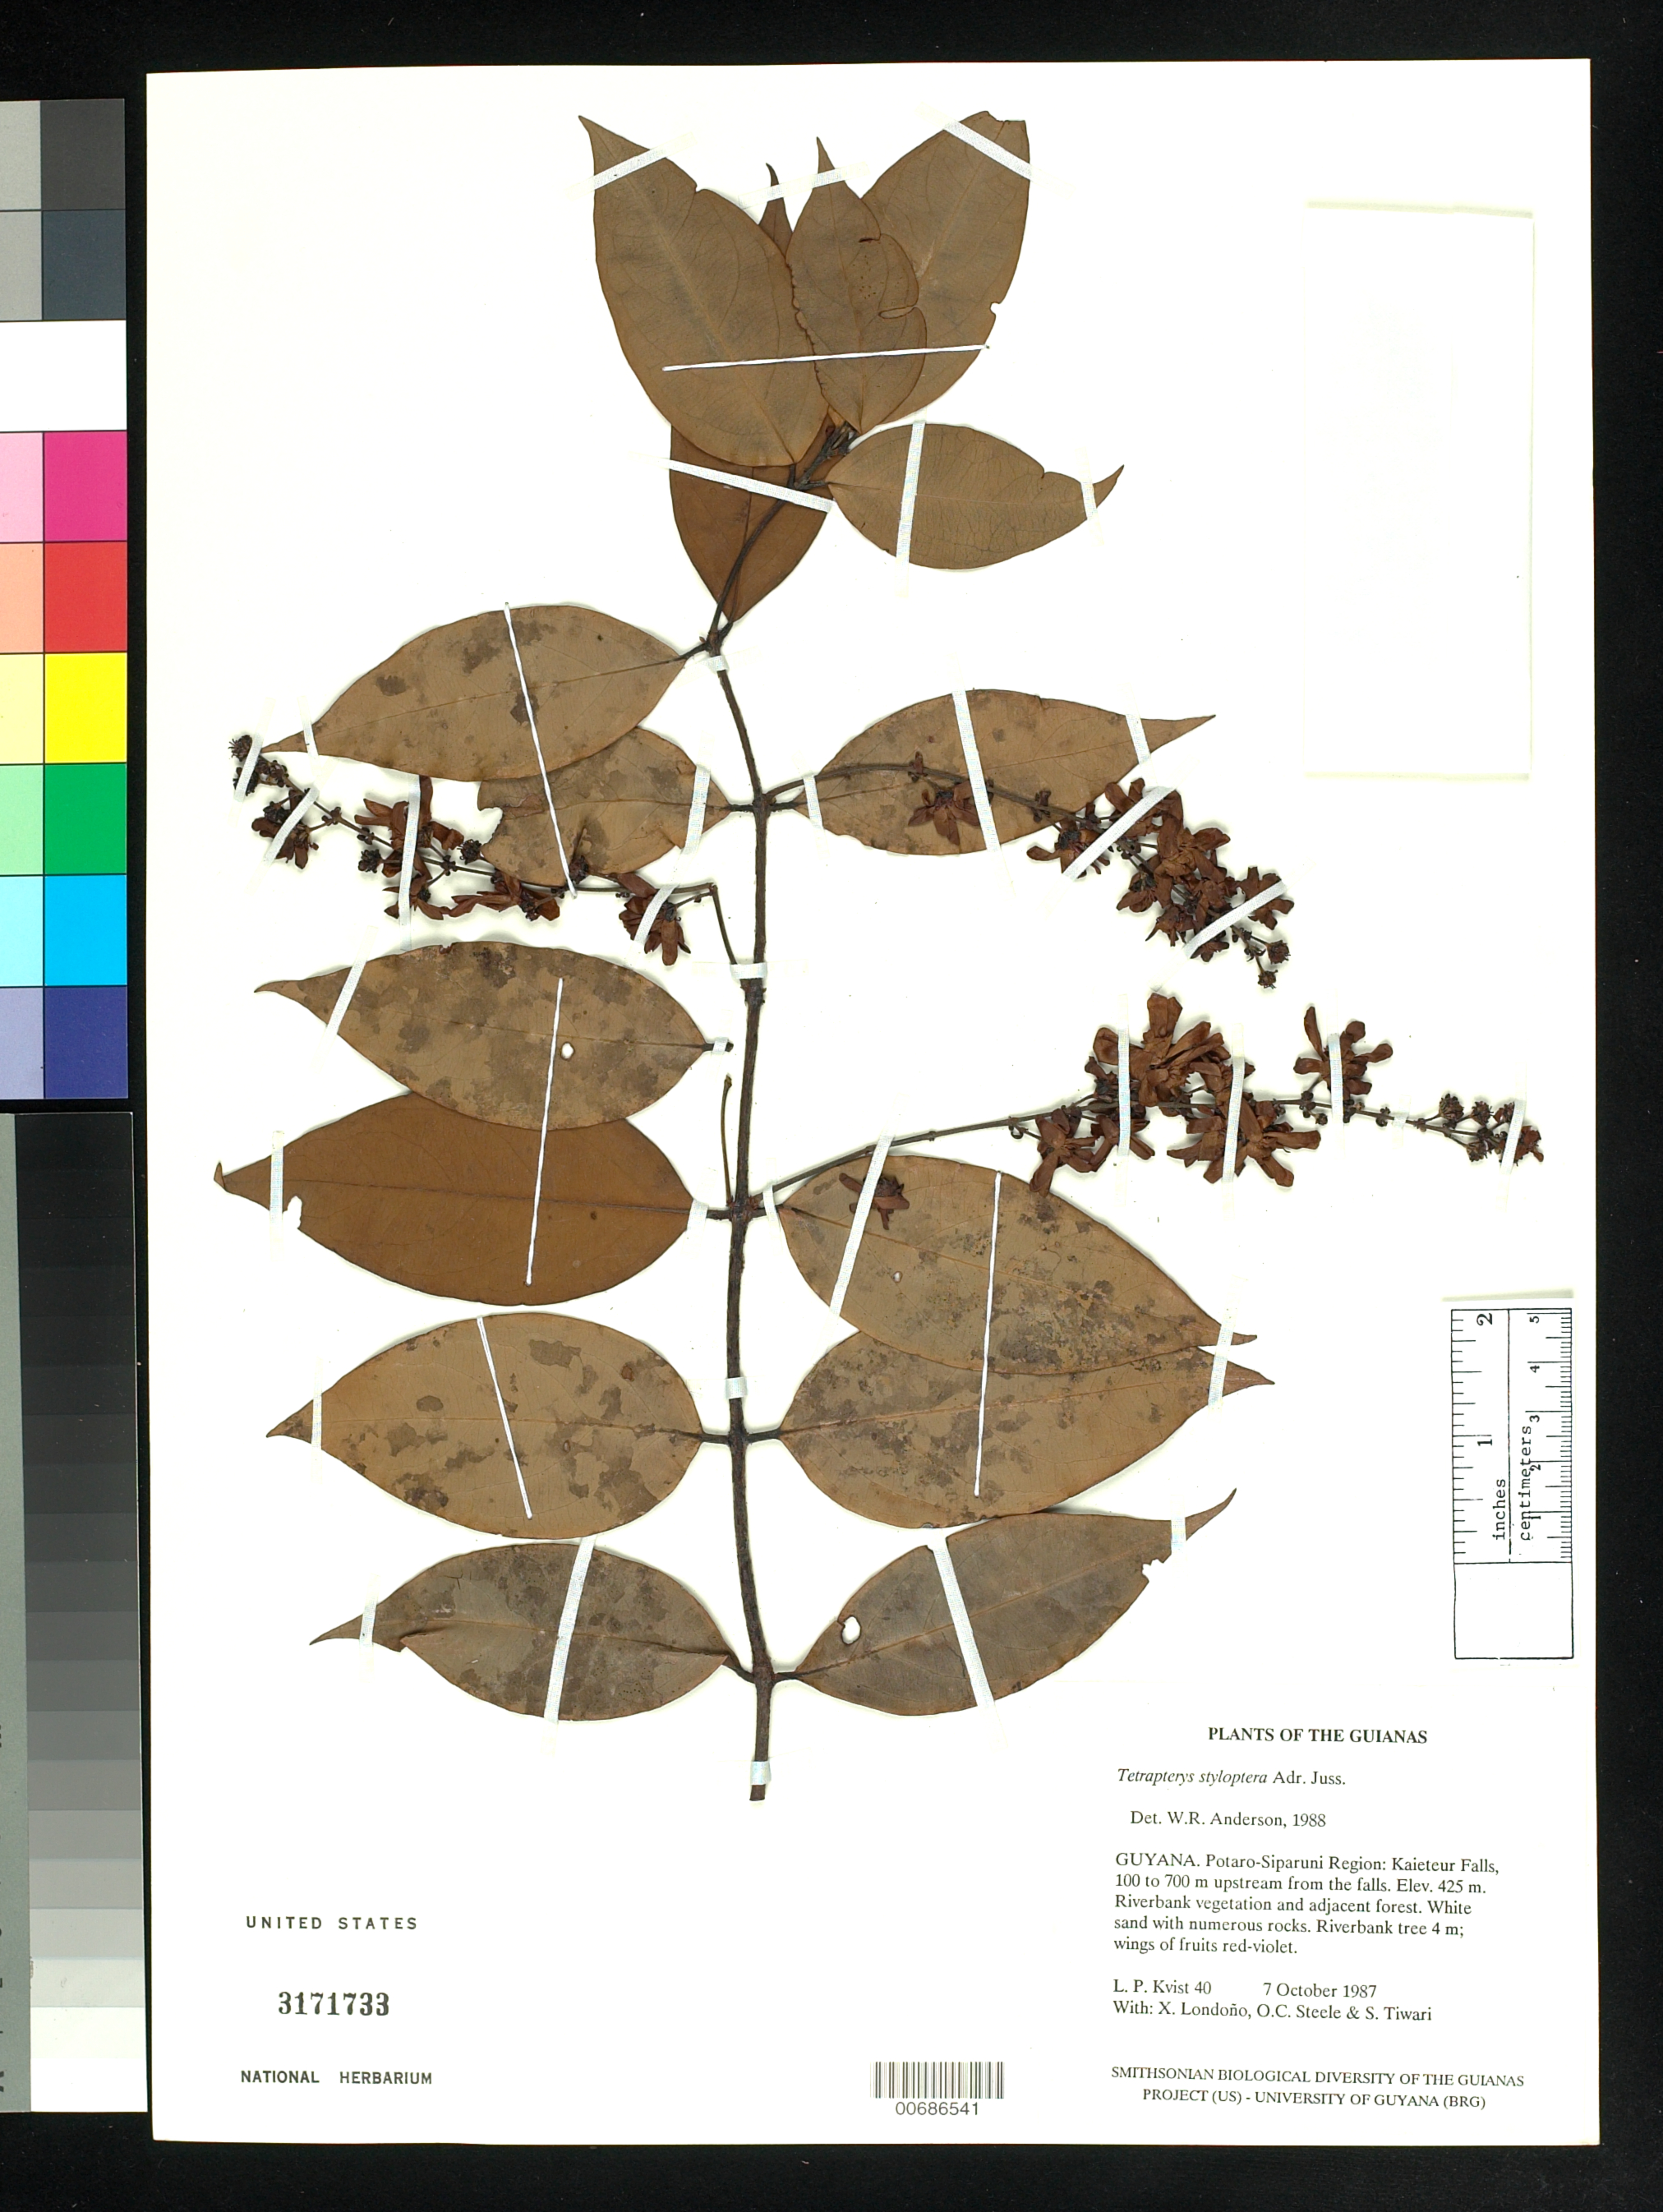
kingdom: Plantae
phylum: Tracheophyta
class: Magnoliopsida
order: Malpighiales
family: Malpighiaceae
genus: Glicophyllum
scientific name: Glicophyllum stylopterum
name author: (A. Juss.) R.F. Almeida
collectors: L. P. Kvist, X. Londoño, O. C. Steele & S. Tiwari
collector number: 40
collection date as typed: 7 October 1987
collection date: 1987-10-07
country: Guyana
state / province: Potaro-Siparuni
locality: Kaieteur Falls, 100 to 700 m upstream from the falls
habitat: Riverbank vegetation and adjacent forest. White sand with numerous rocks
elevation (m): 425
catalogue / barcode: US 3171733